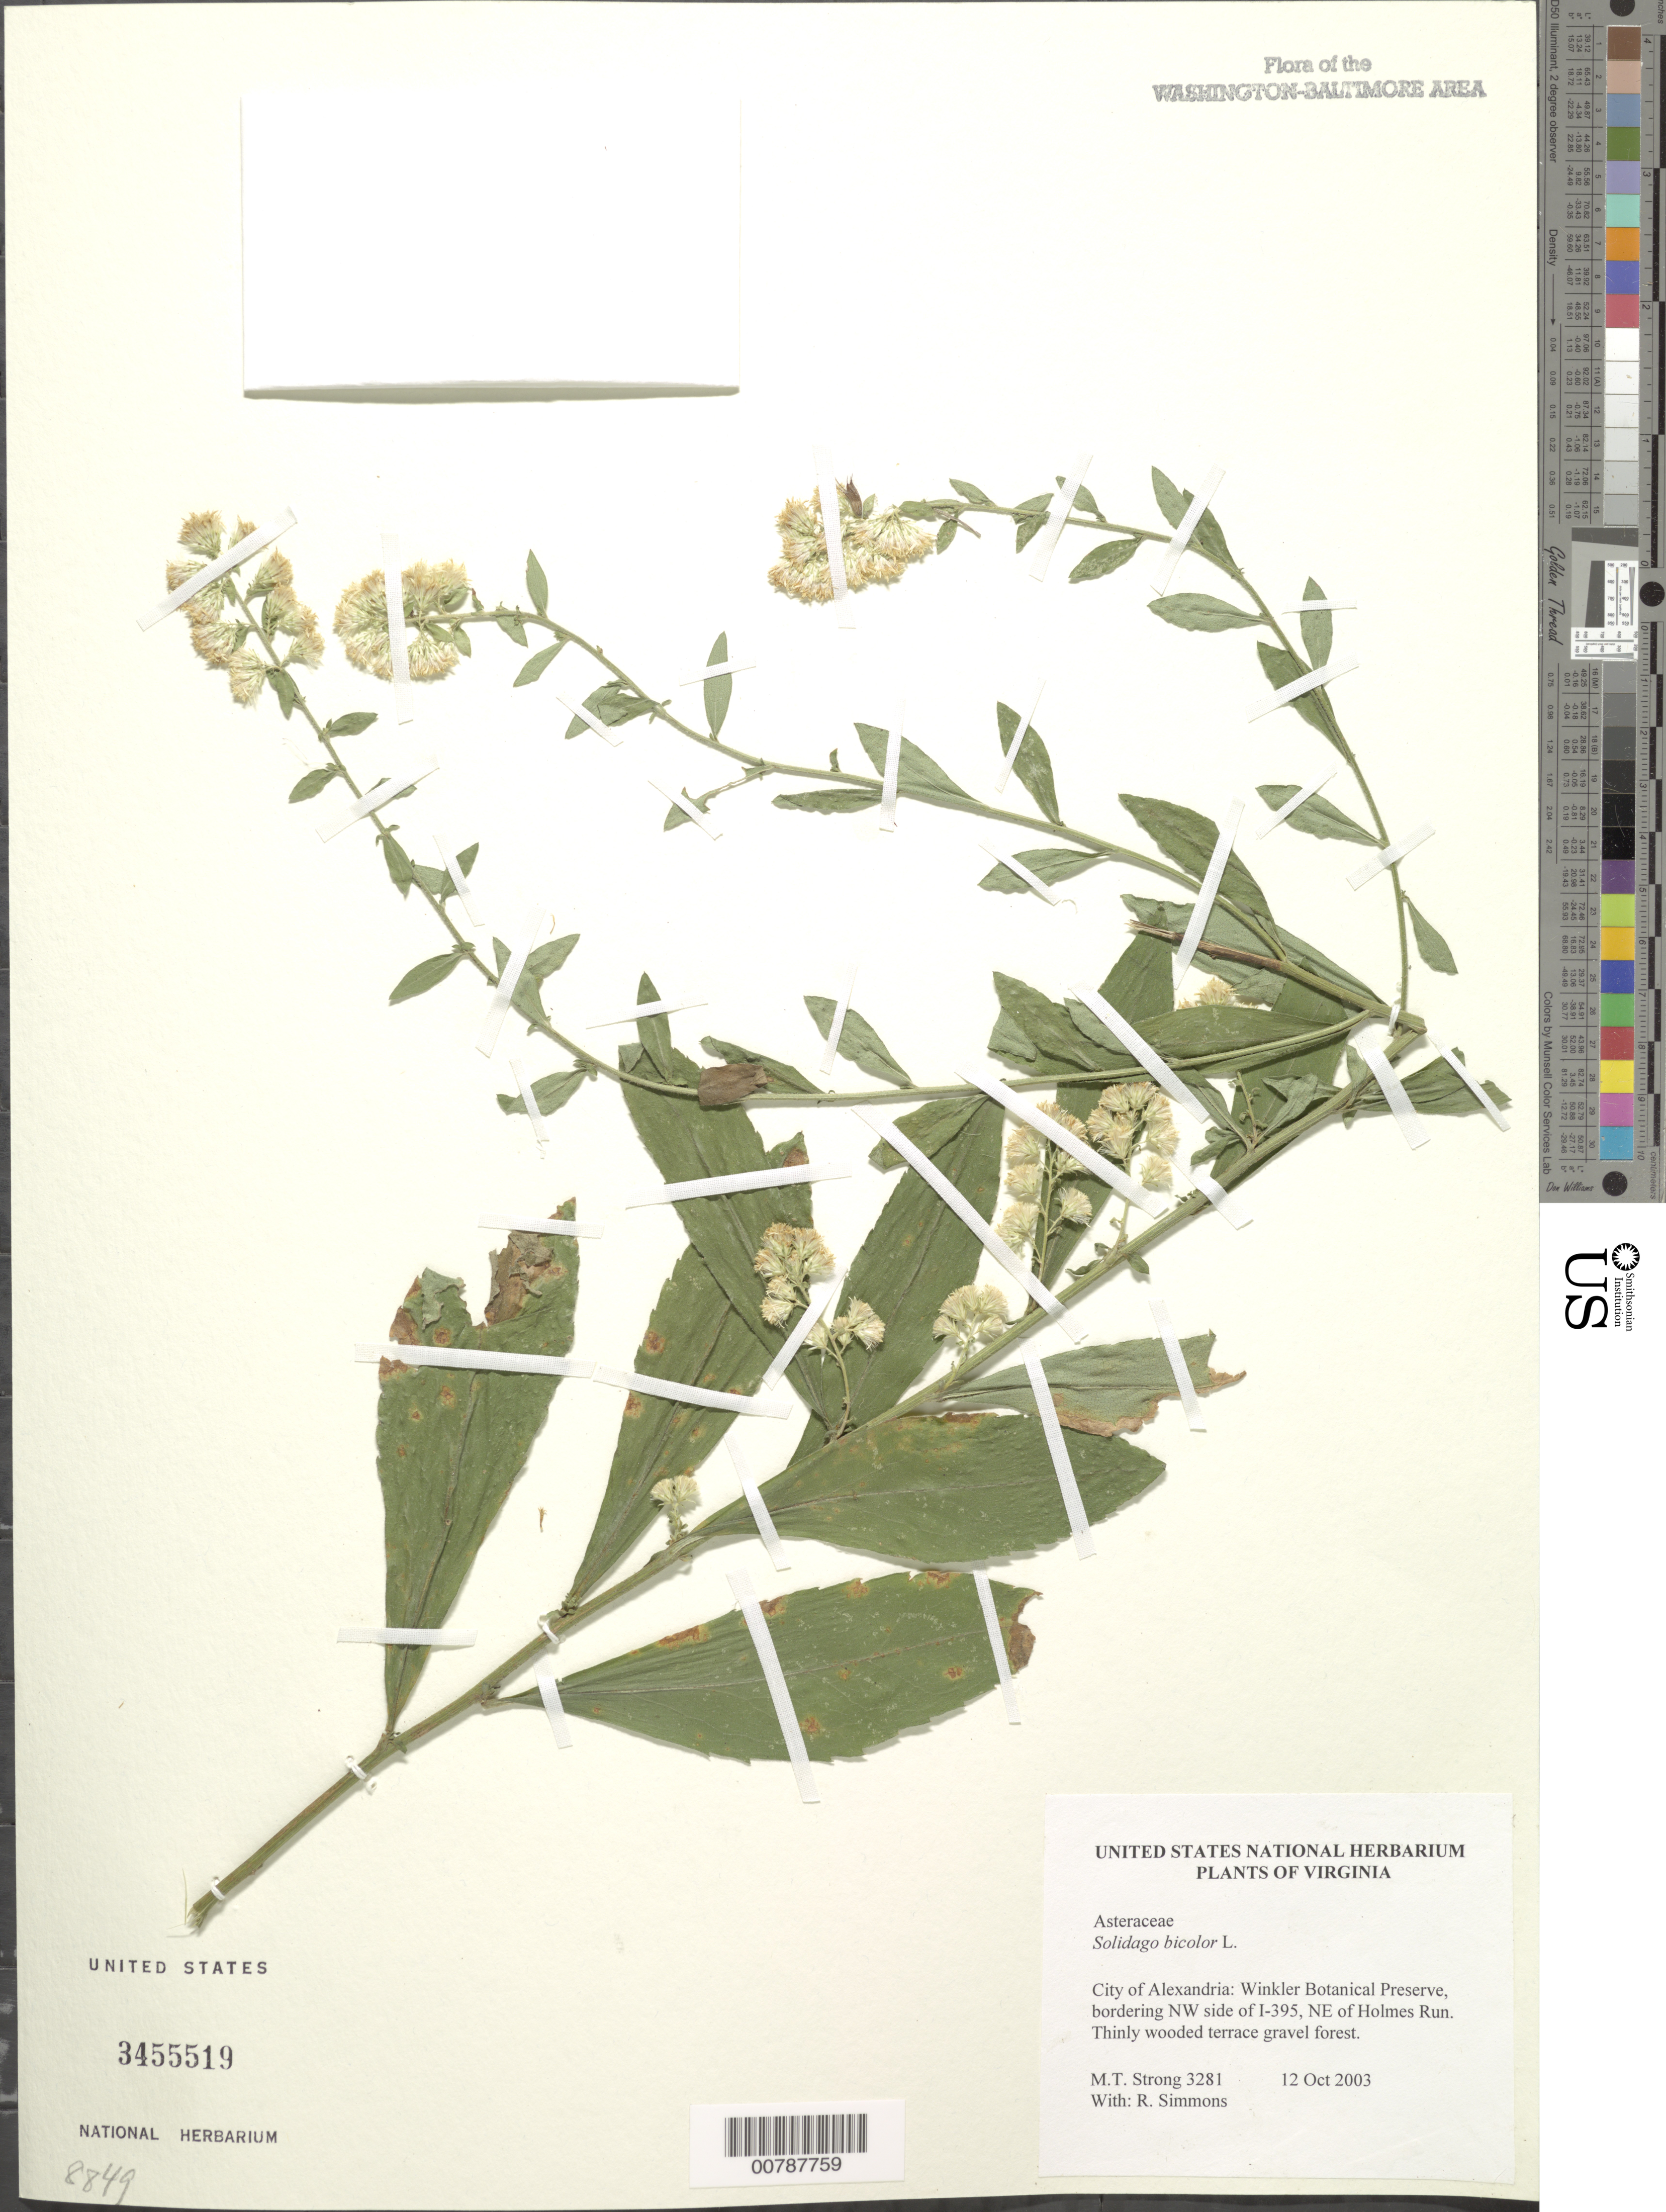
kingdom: Plantae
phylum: Tracheophyta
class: Magnoliopsida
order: Asterales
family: Asteraceae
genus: Solidago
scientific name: Solidago bicolor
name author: L.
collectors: M. T. Strong & R. Simmons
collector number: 3281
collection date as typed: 12 Oct 2003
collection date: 2003-10-12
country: United States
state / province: Virginia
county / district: City of Alexandria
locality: Winkler Botanical Preserve, bordering NW side of I-395, NE of Holmes Run Creek.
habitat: Thinly wooded forest on gravel terrace.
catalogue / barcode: US 3455519